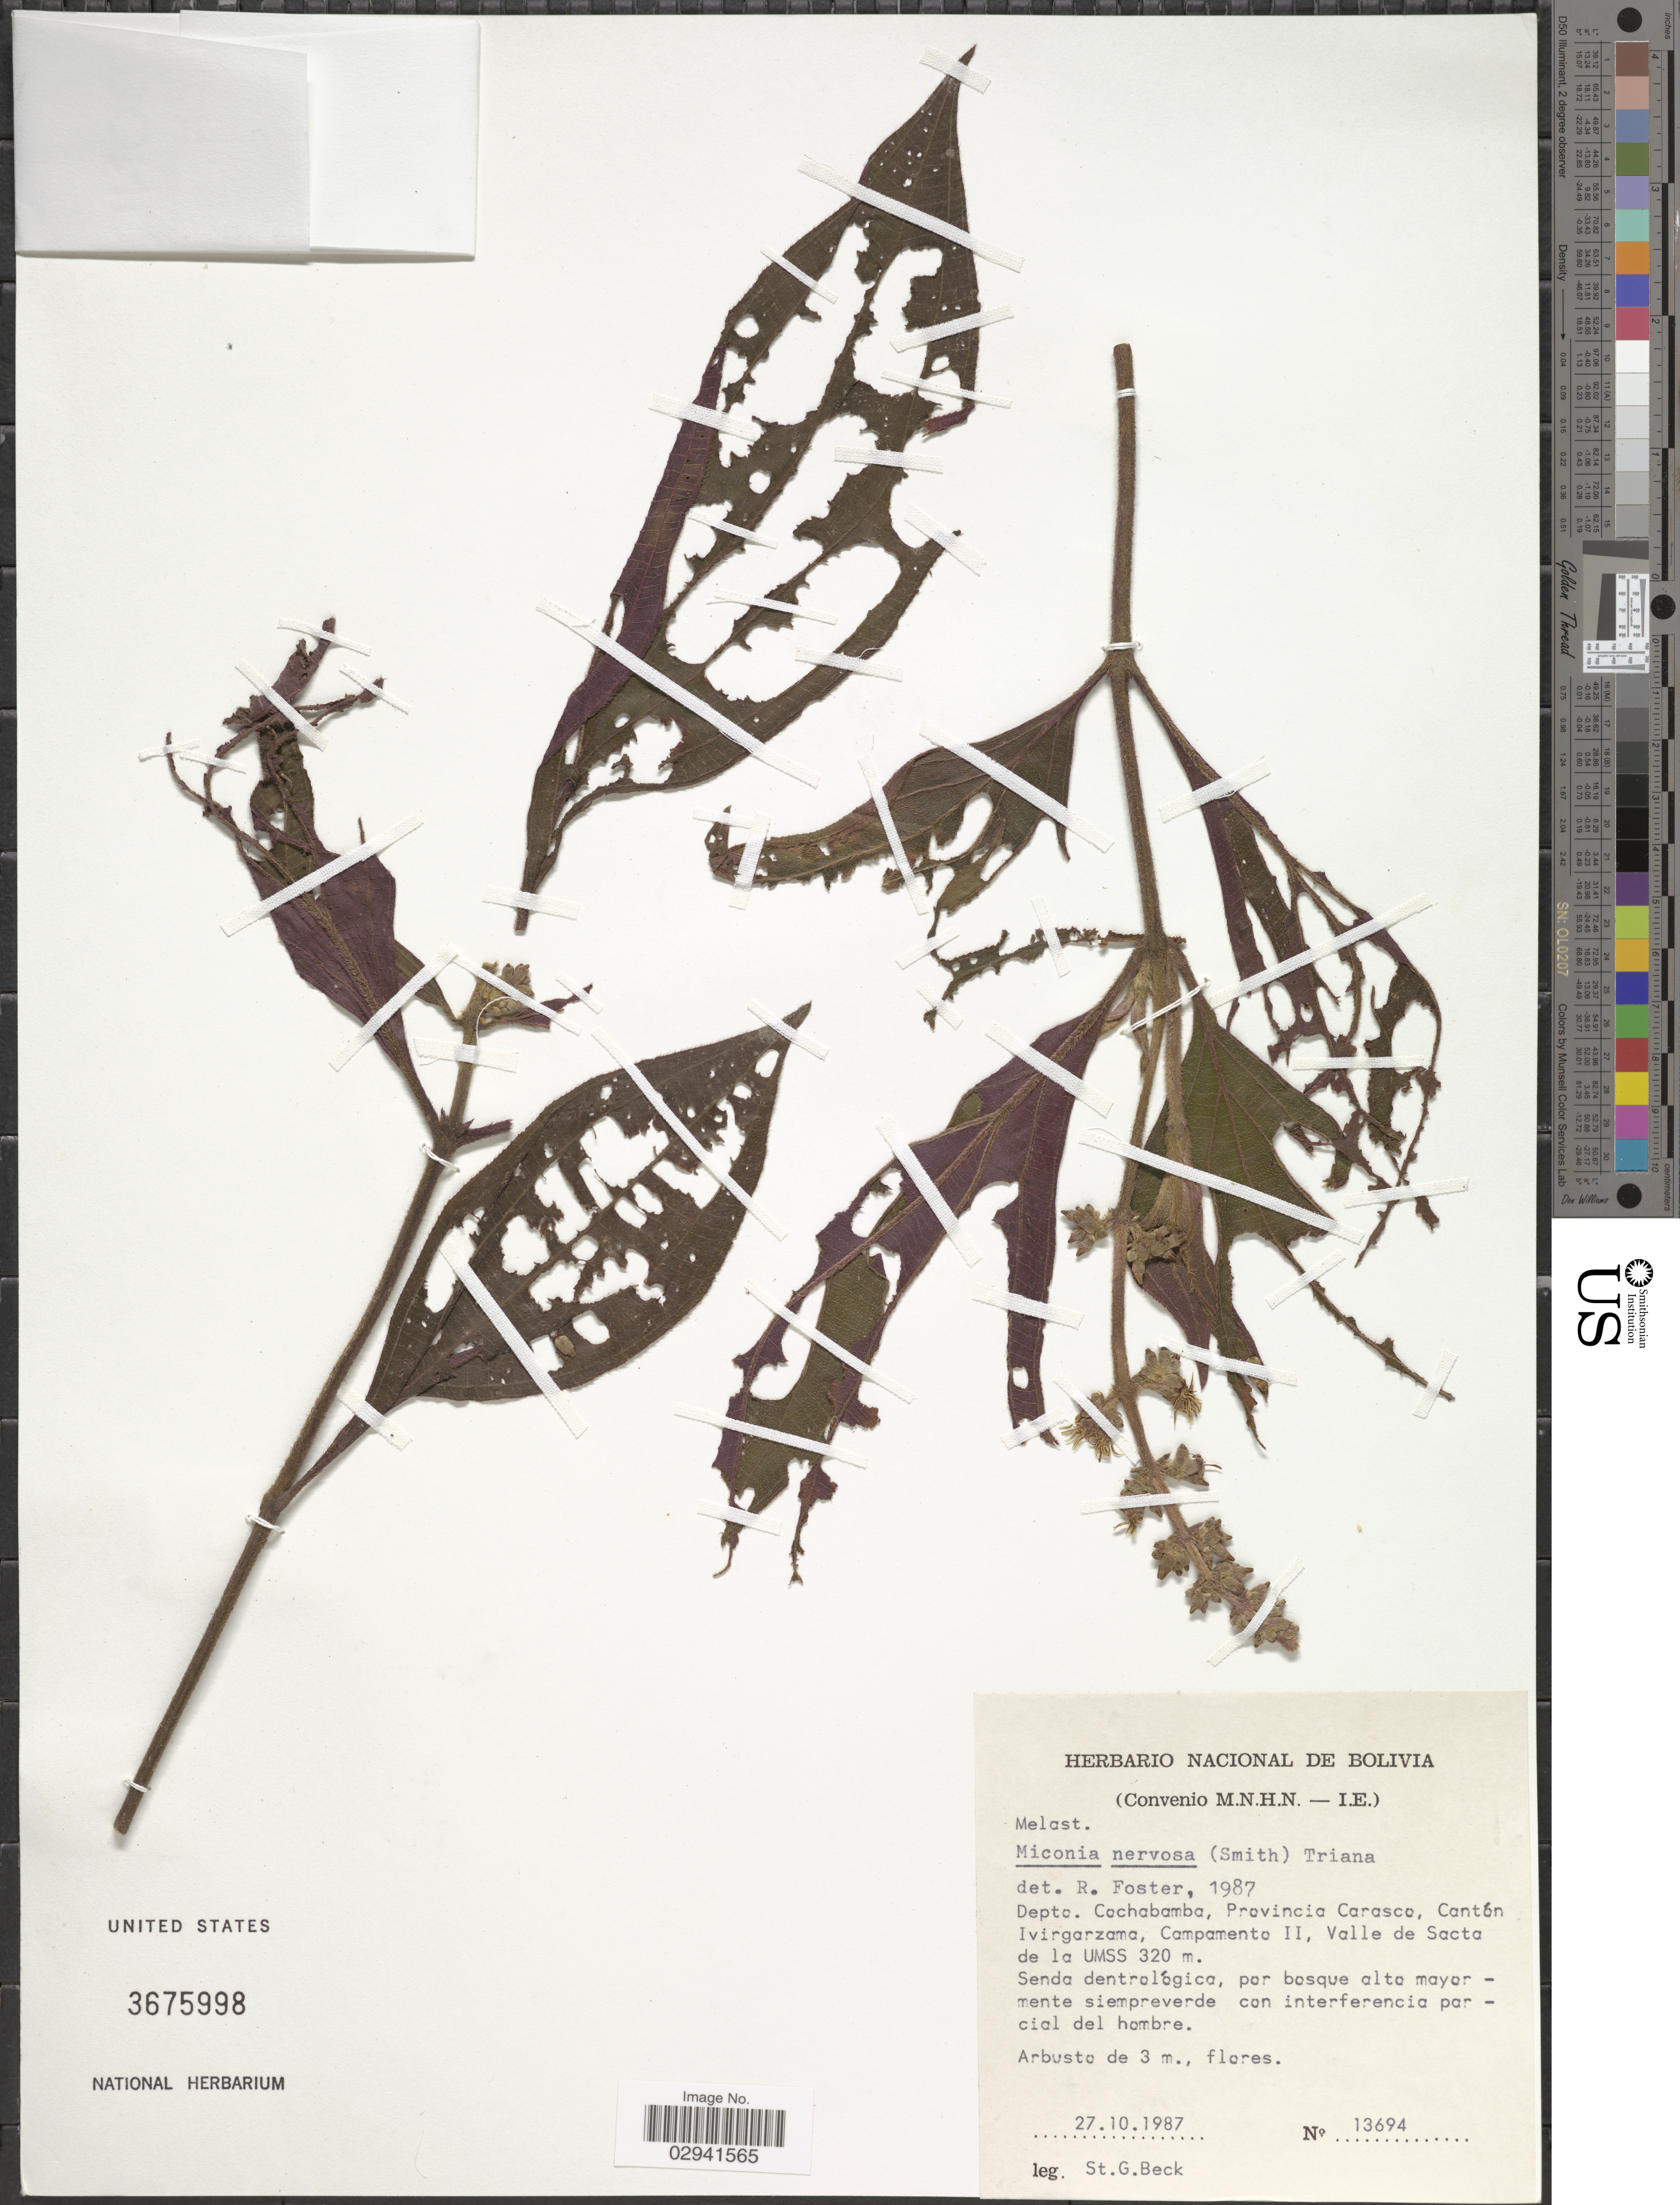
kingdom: Plantae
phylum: Tracheophyta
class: Magnoliopsida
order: Myrtales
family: Melastomataceae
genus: Miconia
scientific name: Miconia nervosa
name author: (Sm.) Triana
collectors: S. G. Beck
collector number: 13694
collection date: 1987-10-27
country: Bolivia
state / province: Cochabamba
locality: Depto. Cochabamba, Provincia Carasco, Cantón Ivirgarzama, Campamento II, Valle de Sacta de la UMSS.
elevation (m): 320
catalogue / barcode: US 3675998